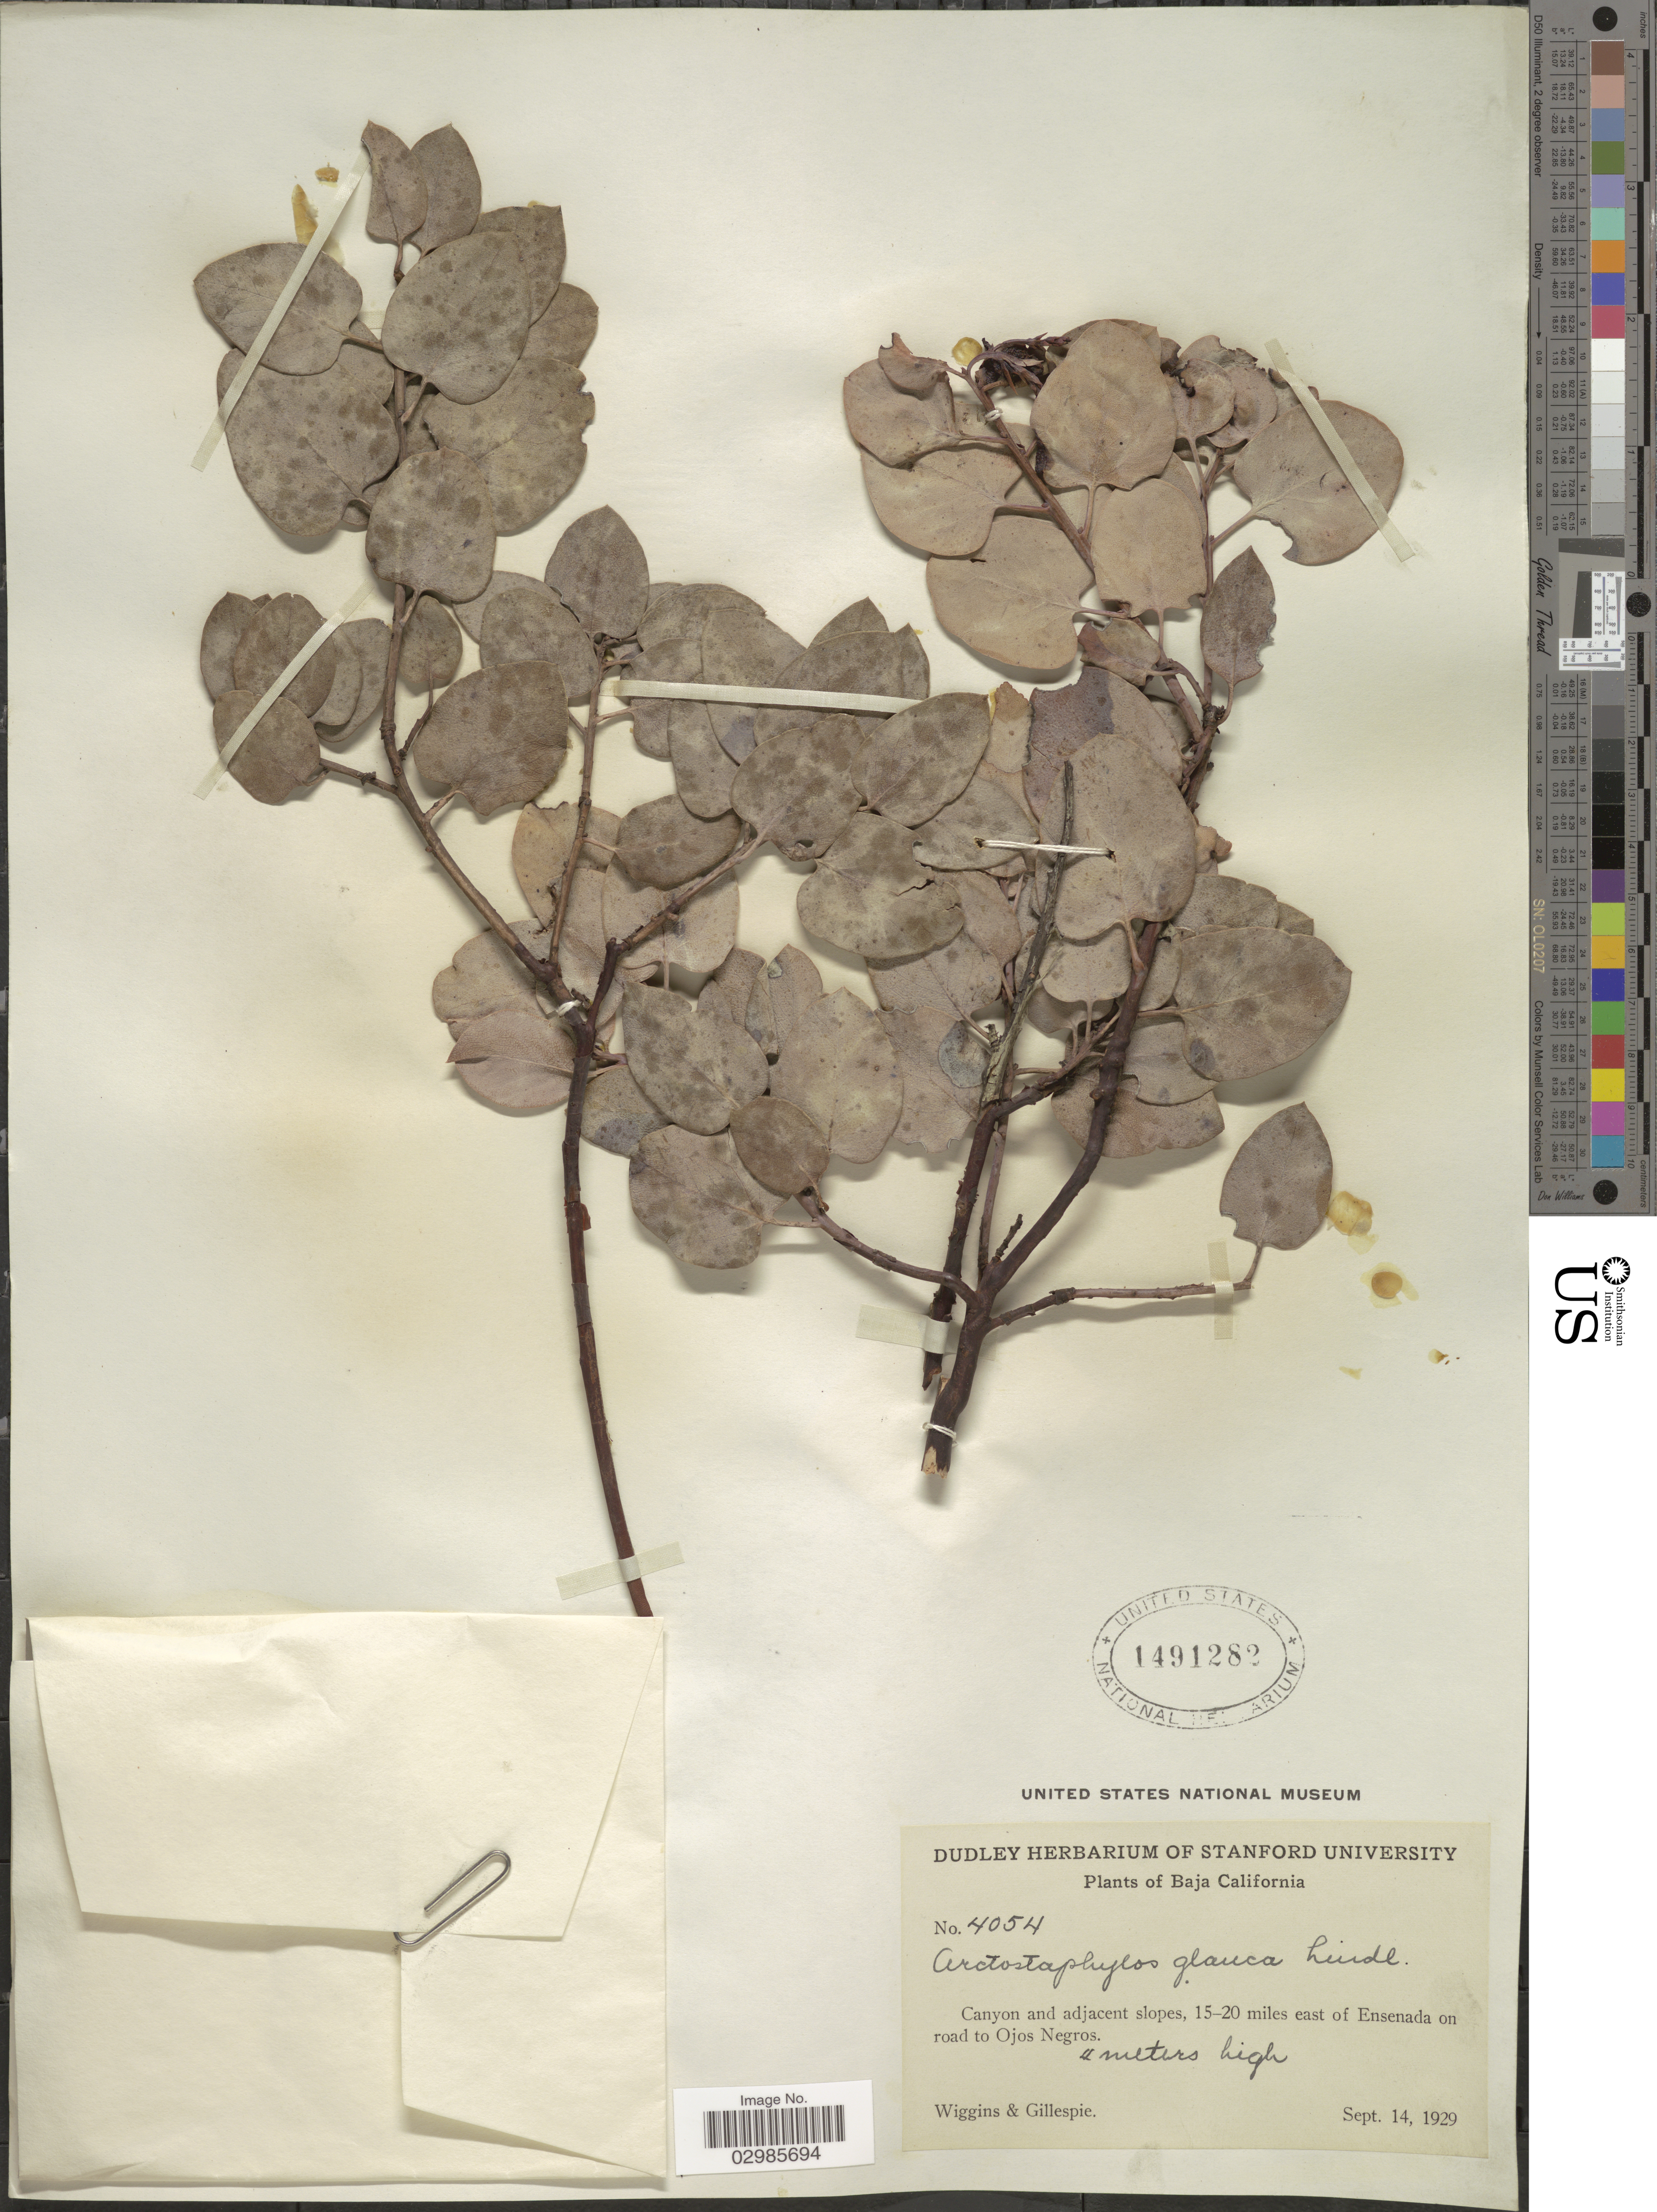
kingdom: Plantae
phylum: Tracheophyta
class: Magnoliopsida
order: Ericales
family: Ericaceae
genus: Arctostaphylos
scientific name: Arctostaphylos glauca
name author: Lindl.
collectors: -- Wiggins & -- Gillespie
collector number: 4054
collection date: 1929-09-14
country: Mexico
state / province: Baja California Norte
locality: Canyon and adjacent slopes, 15-20 miles east of Ensenada on road to Ojos Negros.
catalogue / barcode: US 1491282